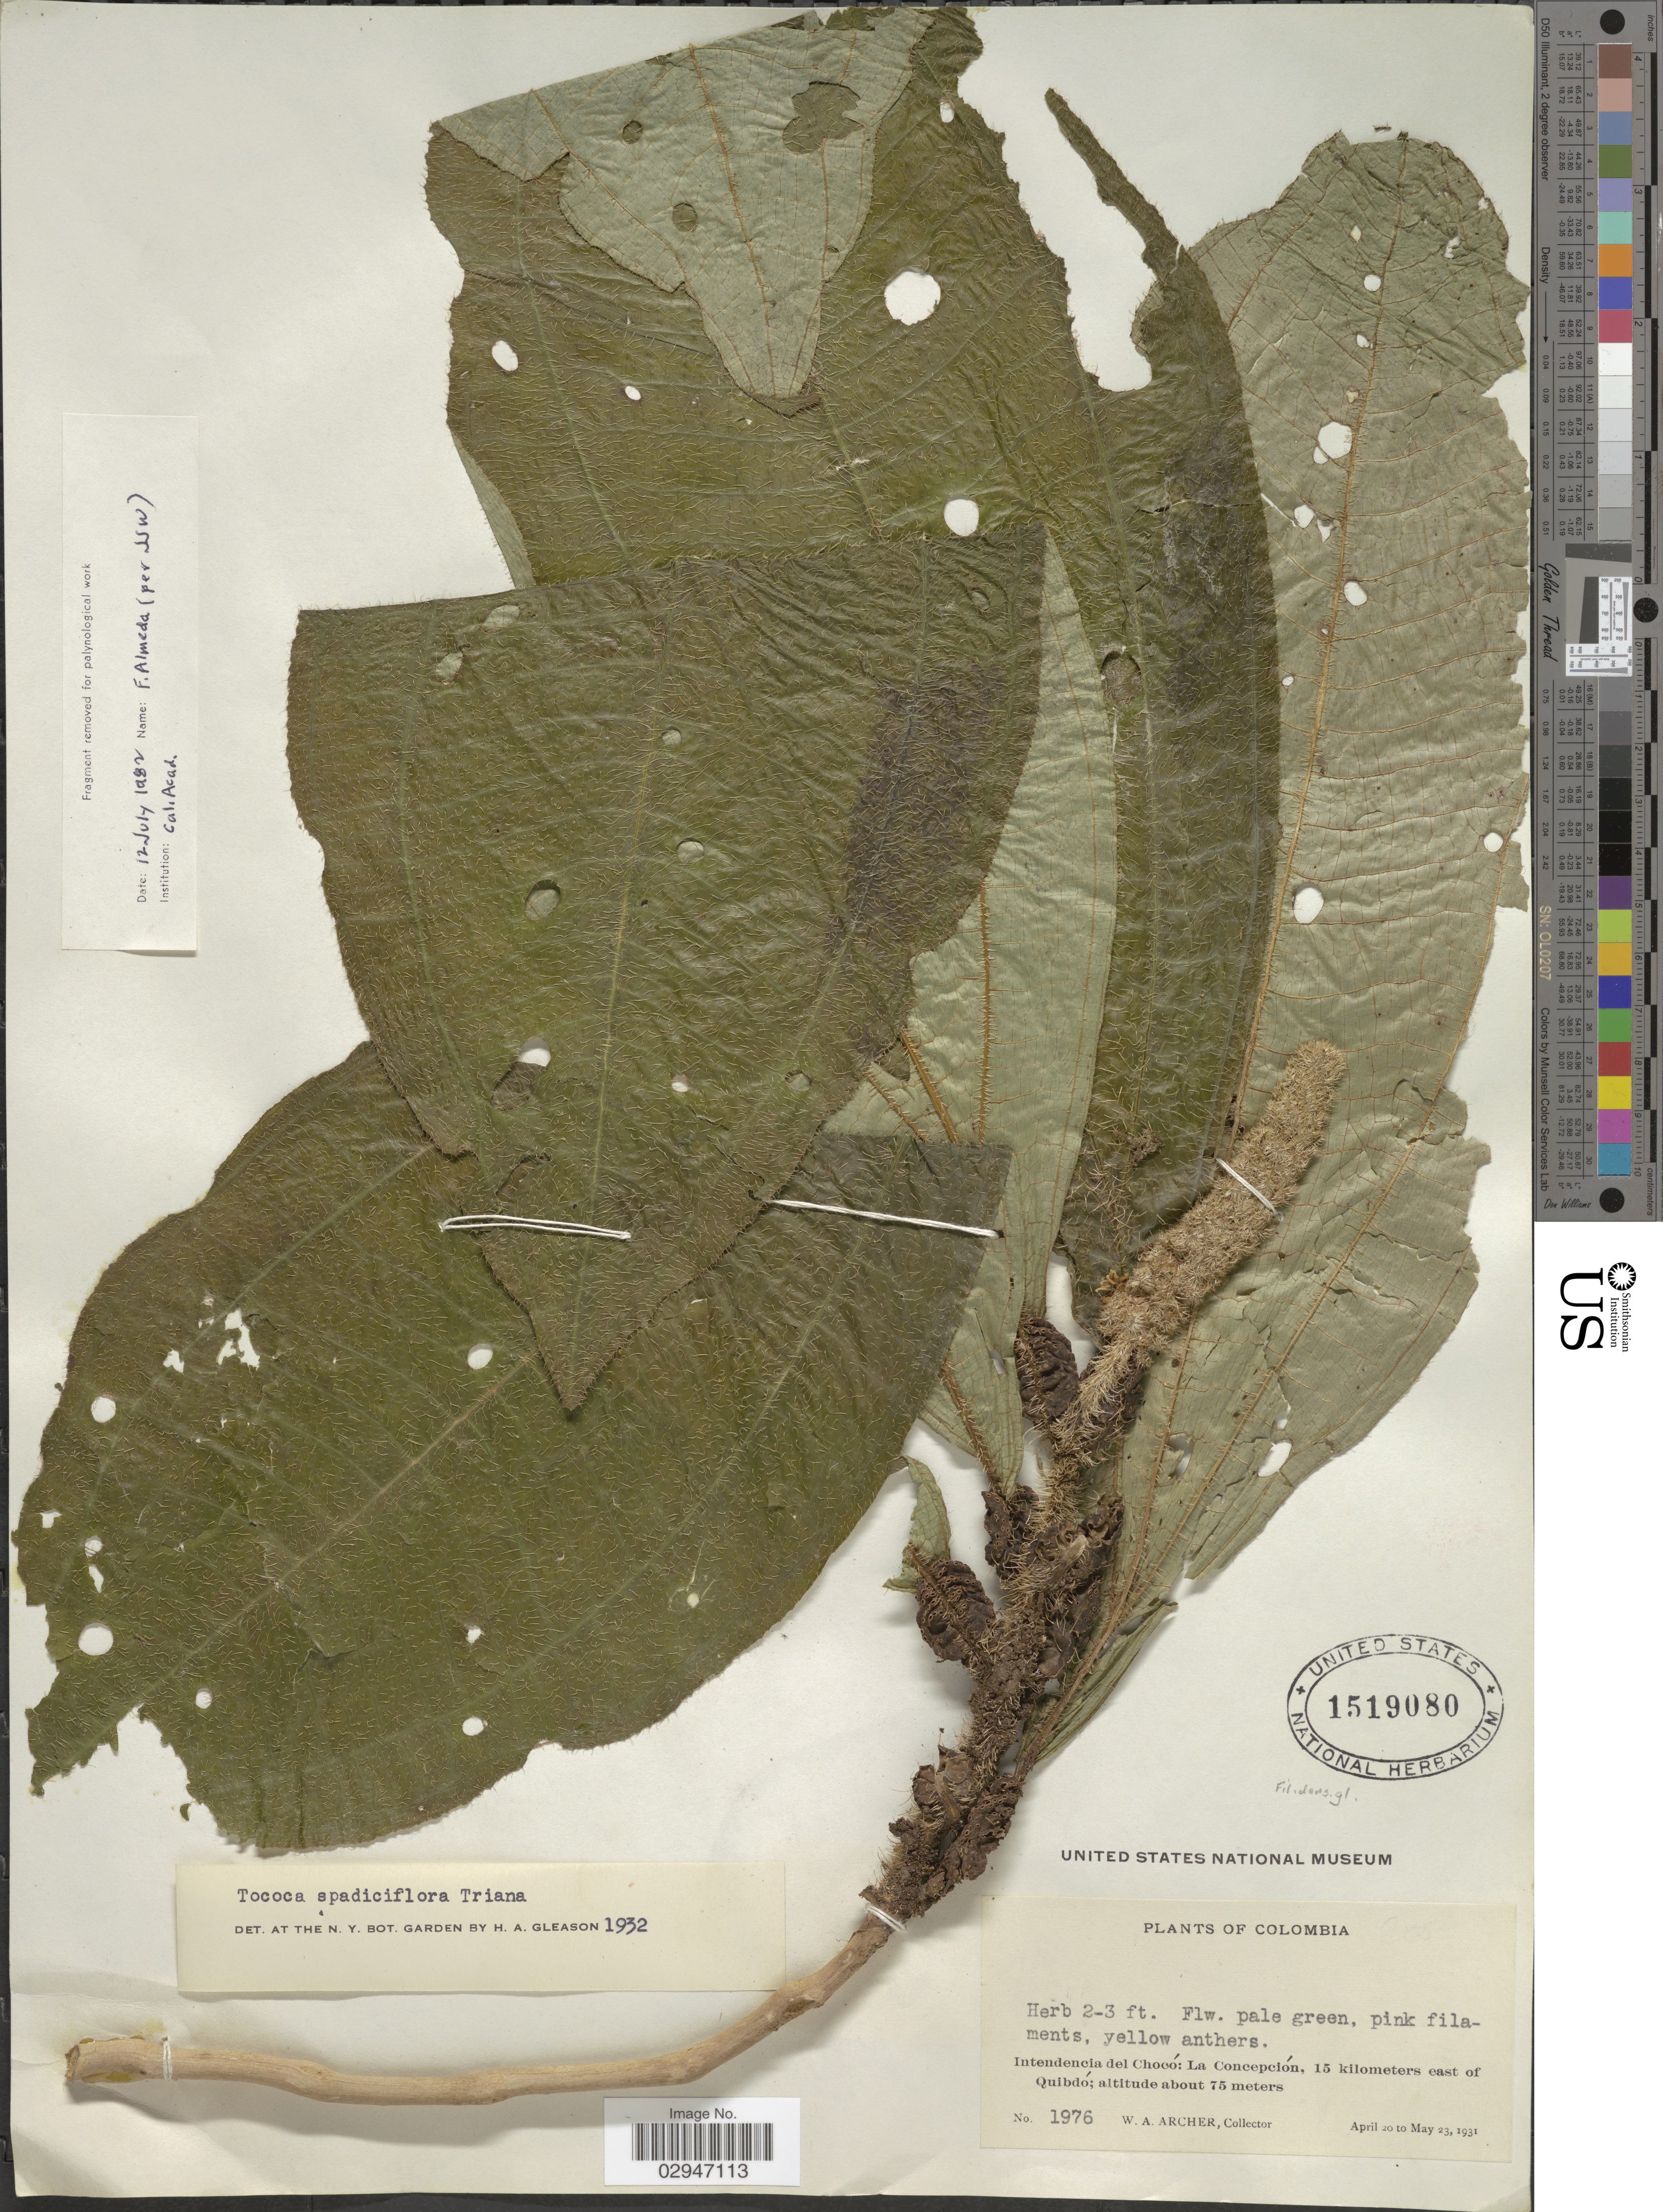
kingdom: Plantae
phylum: Tracheophyta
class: Magnoliopsida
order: Myrtales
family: Melastomataceae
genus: Tococa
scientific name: Tococa spadiciflora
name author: Triana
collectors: W. Archer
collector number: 1976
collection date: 1931-04-20/1931-05-23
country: Colombia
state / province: Chocó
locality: Intendencia del Chocó: La Concepción, 15 kilometers east of Quibdó.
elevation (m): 75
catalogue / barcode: US 1519080